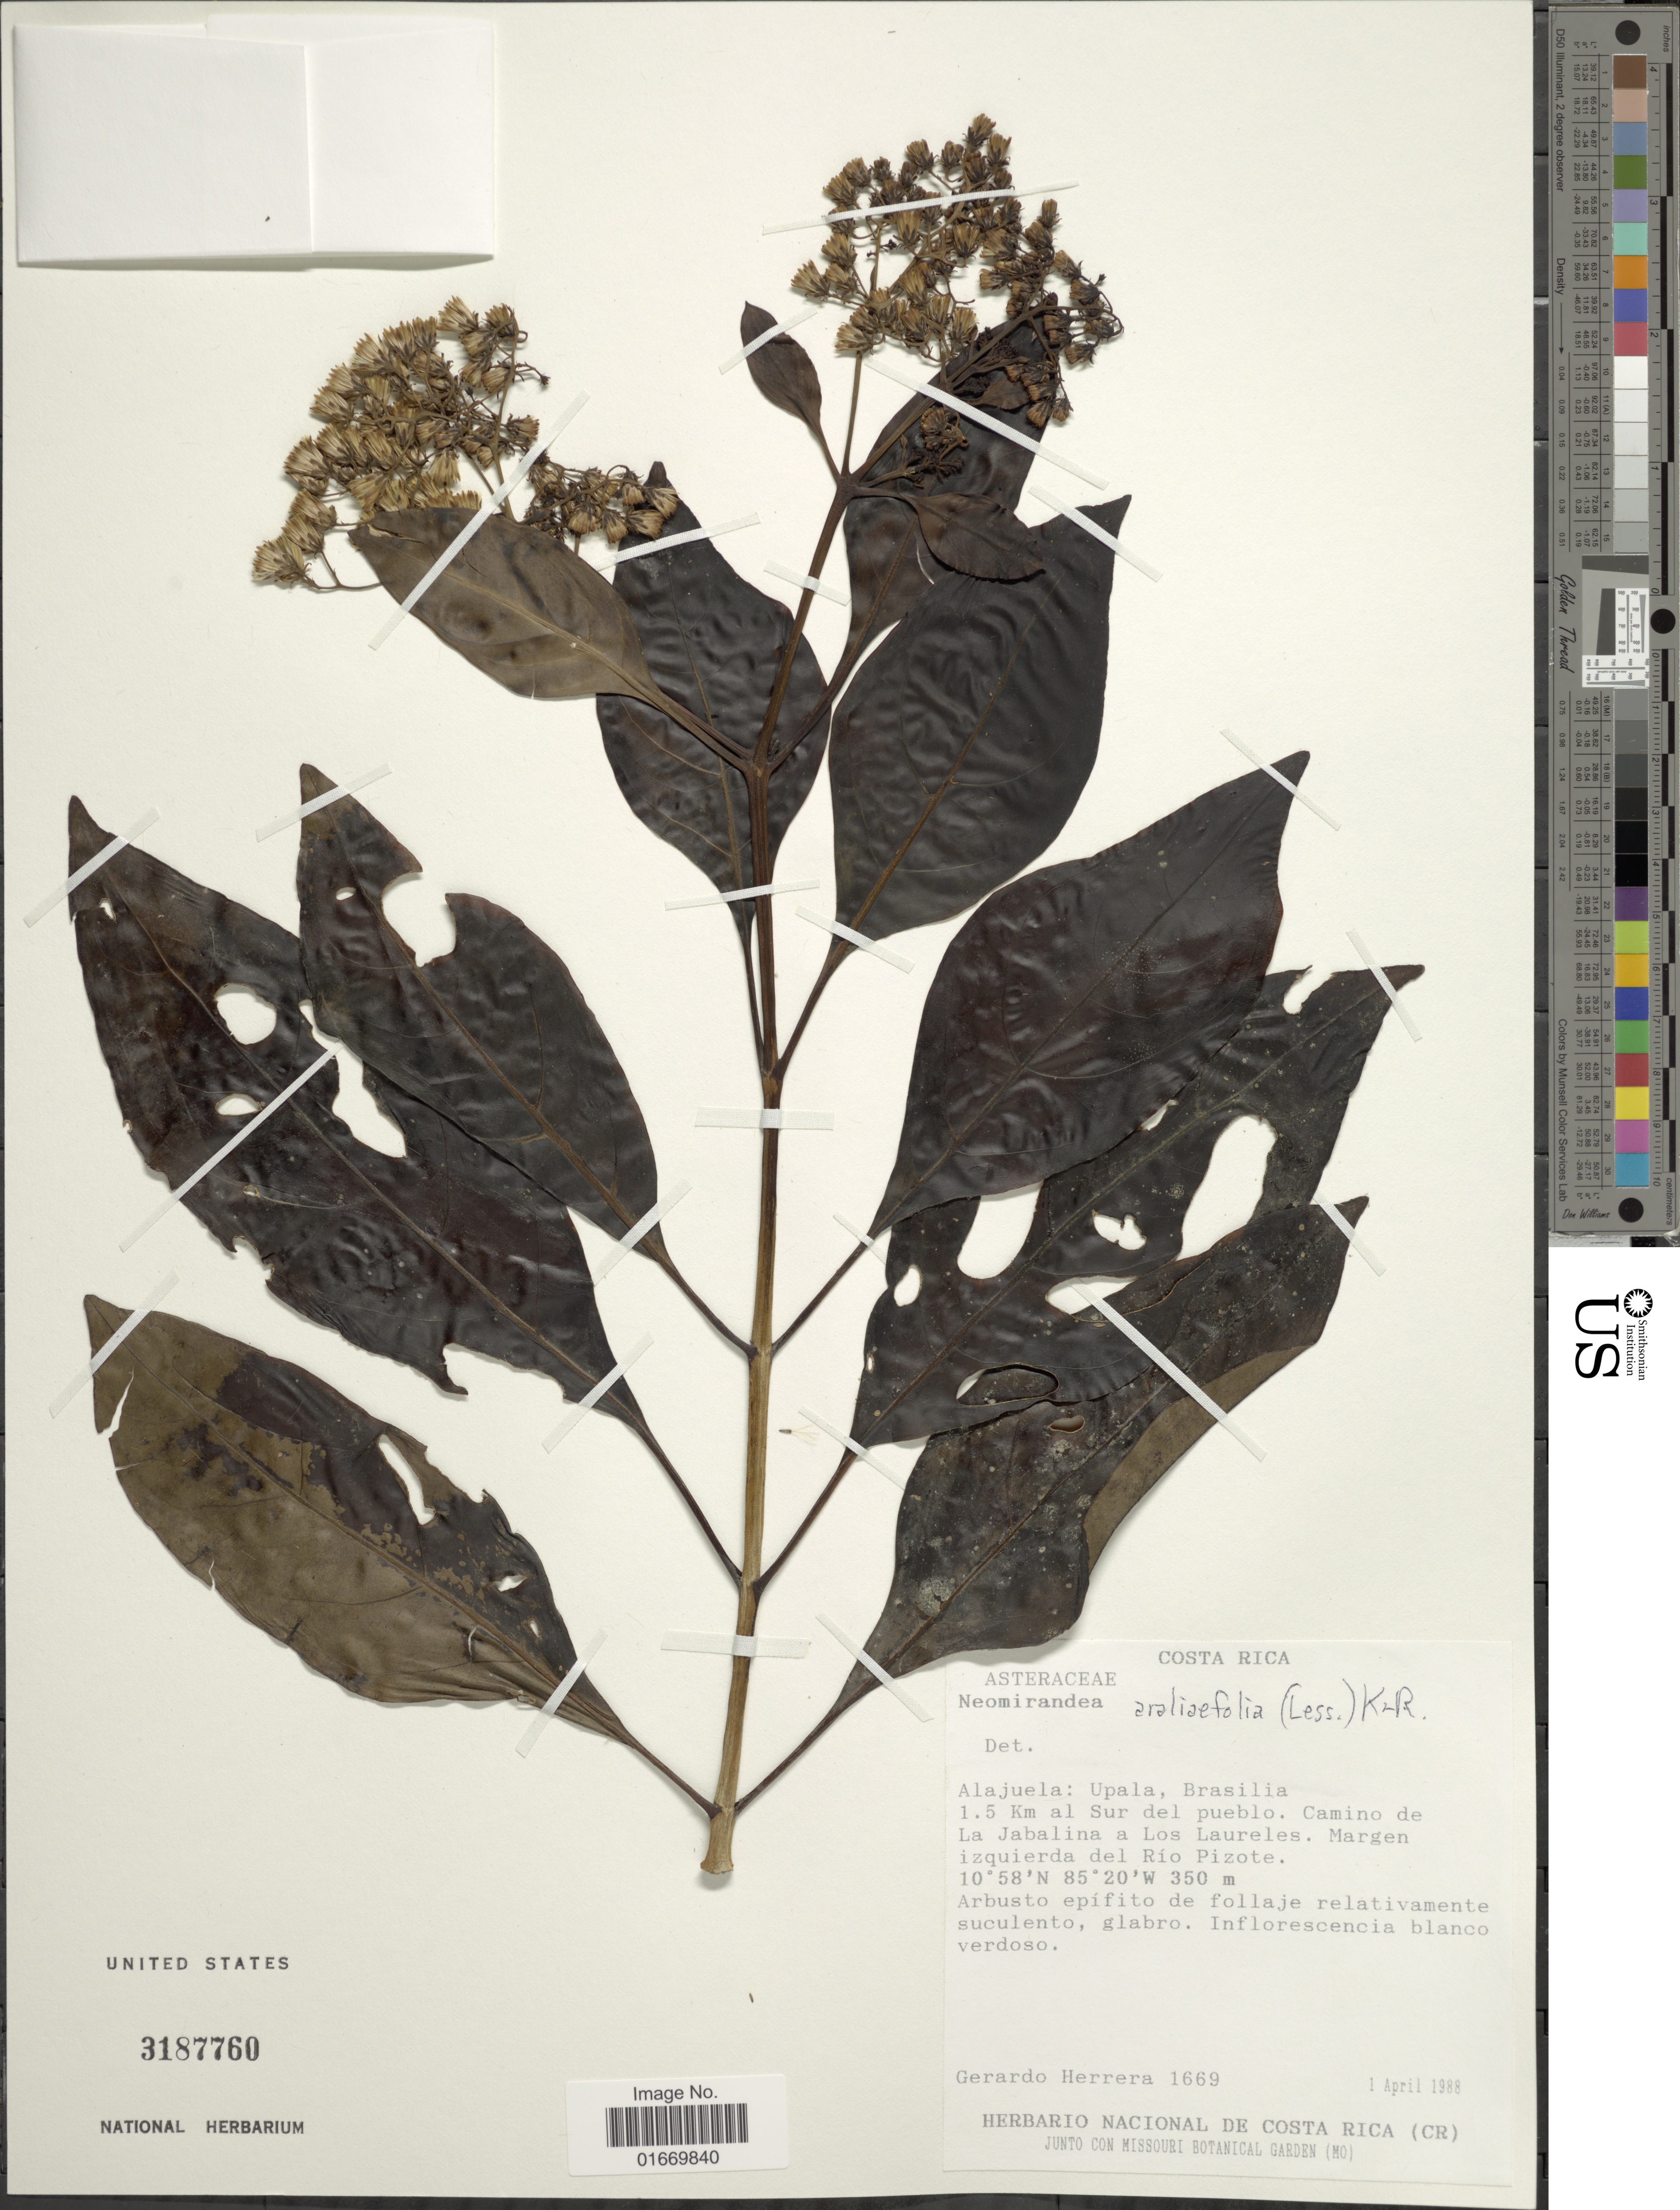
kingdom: Plantae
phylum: Tracheophyta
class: Magnoliopsida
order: Asterales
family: Asteraceae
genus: Neomirandea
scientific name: Neomirandea araliaefolia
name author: (Less.) R.M. King & H. Rob.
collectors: G. Herrera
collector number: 1669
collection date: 1988-04-01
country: Costa Rica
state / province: Alajuela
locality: Upala, Brasilia 1.5 km al Sur del pueblo, Camino de La Jabalina a Los Laureles, margen izquierda del Rio Pizote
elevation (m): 350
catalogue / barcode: US 3187760